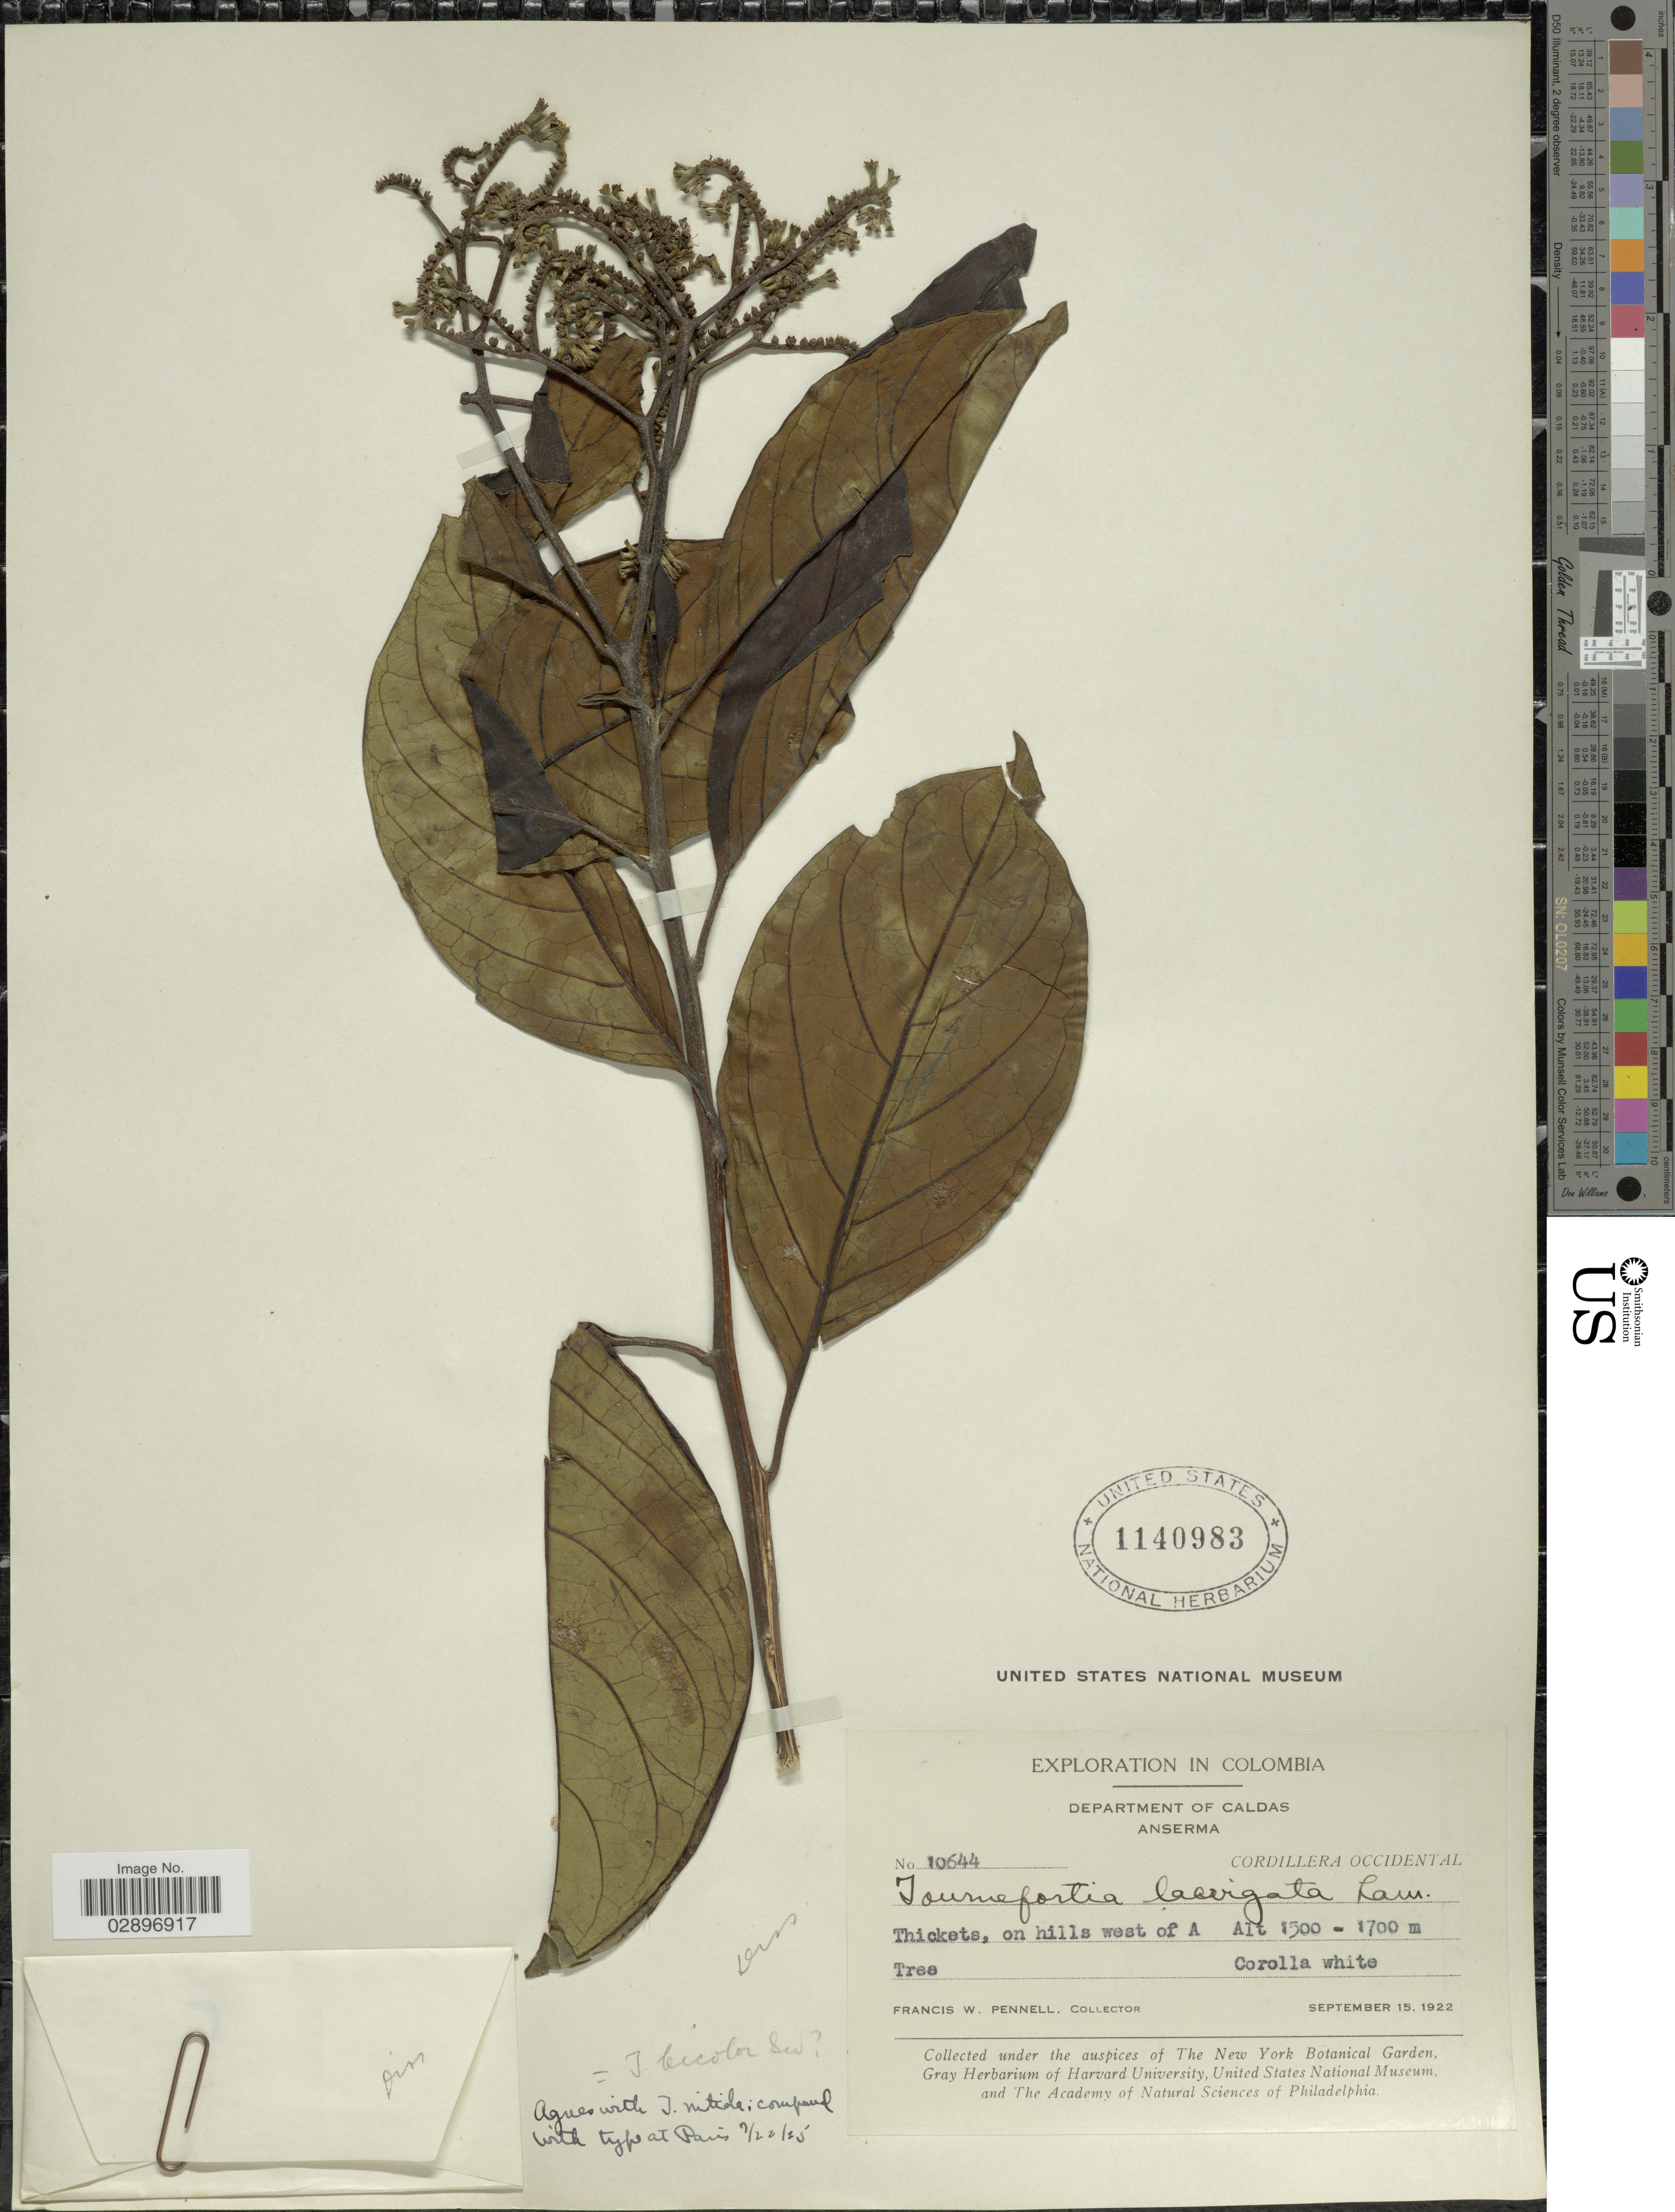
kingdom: Plantae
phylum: Tracheophyta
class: Magnoliopsida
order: Boraginales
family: Heliotropiaceae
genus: Tournefortia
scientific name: Tournefortia bicolor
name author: Sw.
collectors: F. W. Pennell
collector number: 10644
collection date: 1922-09-15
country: Colombia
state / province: Caldas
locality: Department of Caldas. Anserma. Cordillera Occidental. On hills west of A.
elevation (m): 1500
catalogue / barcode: US 1140983